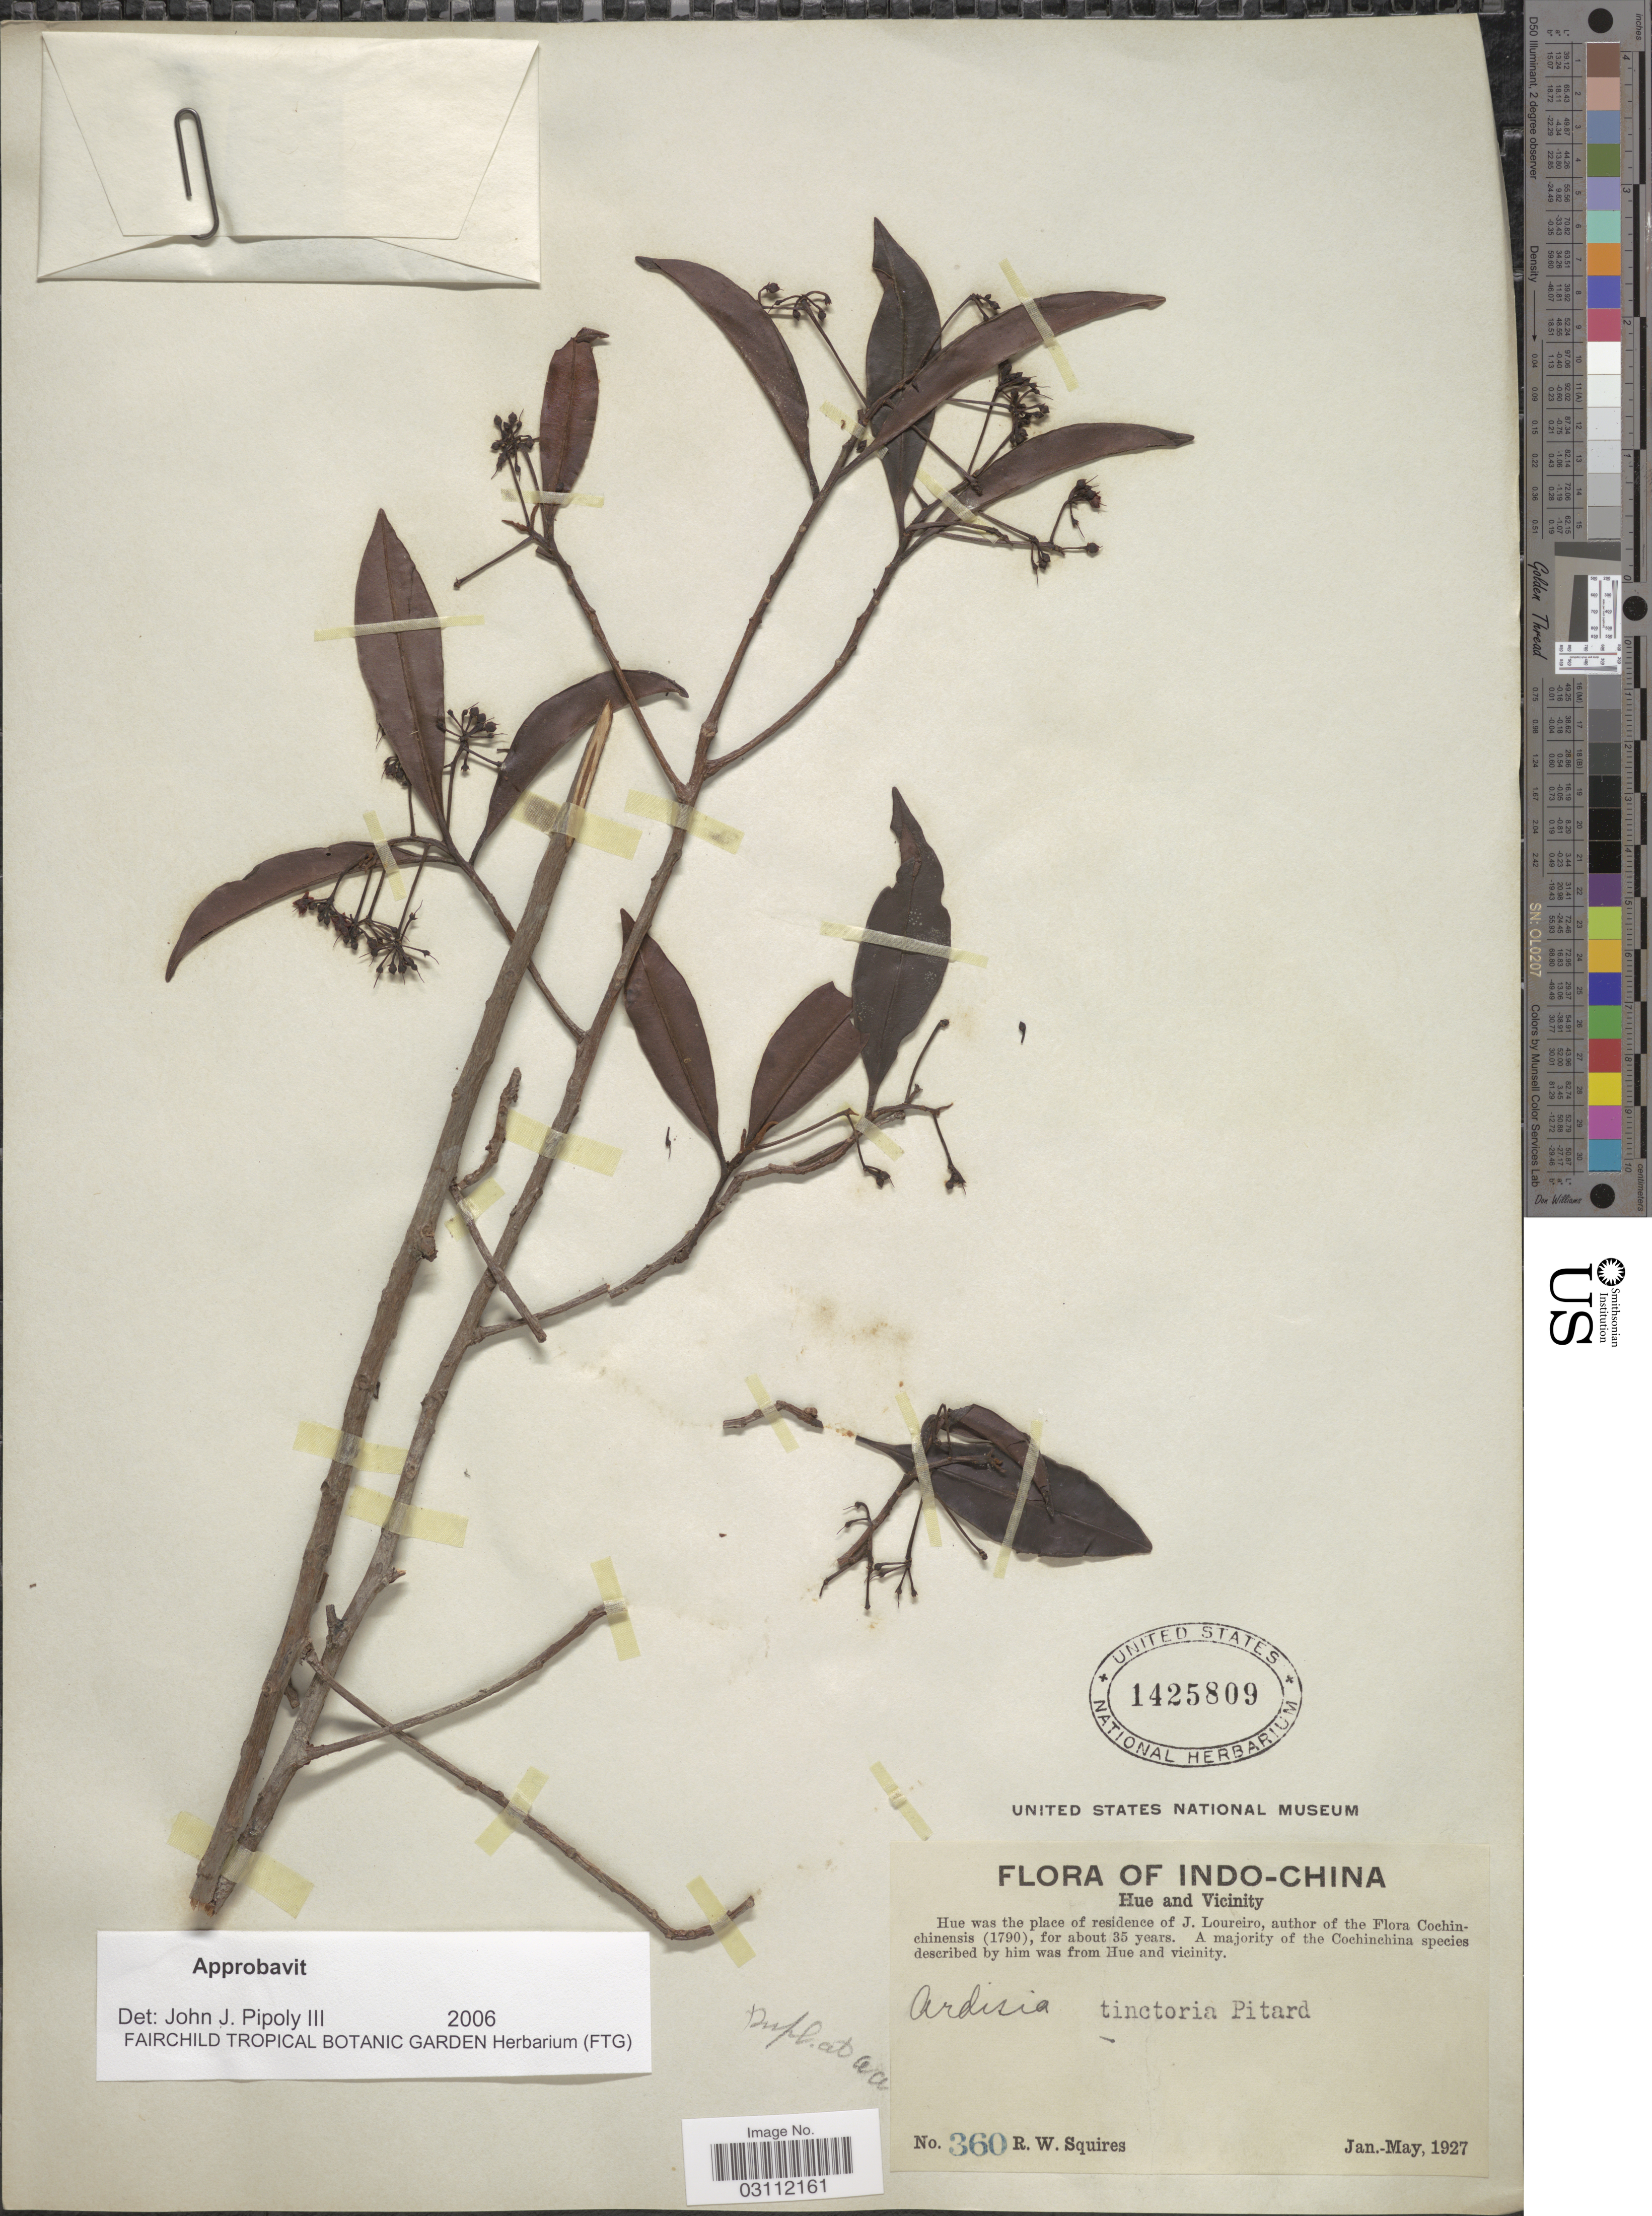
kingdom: Plantae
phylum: Tracheophyta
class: Magnoliopsida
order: Ericales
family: Primulaceae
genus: Ardisia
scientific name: Ardisia tinctoria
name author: Pit.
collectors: R. Squires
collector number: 360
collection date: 1927-01/1927-05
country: Vietnam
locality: Indo-China, Hue and Vicinity.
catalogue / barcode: US 1425809